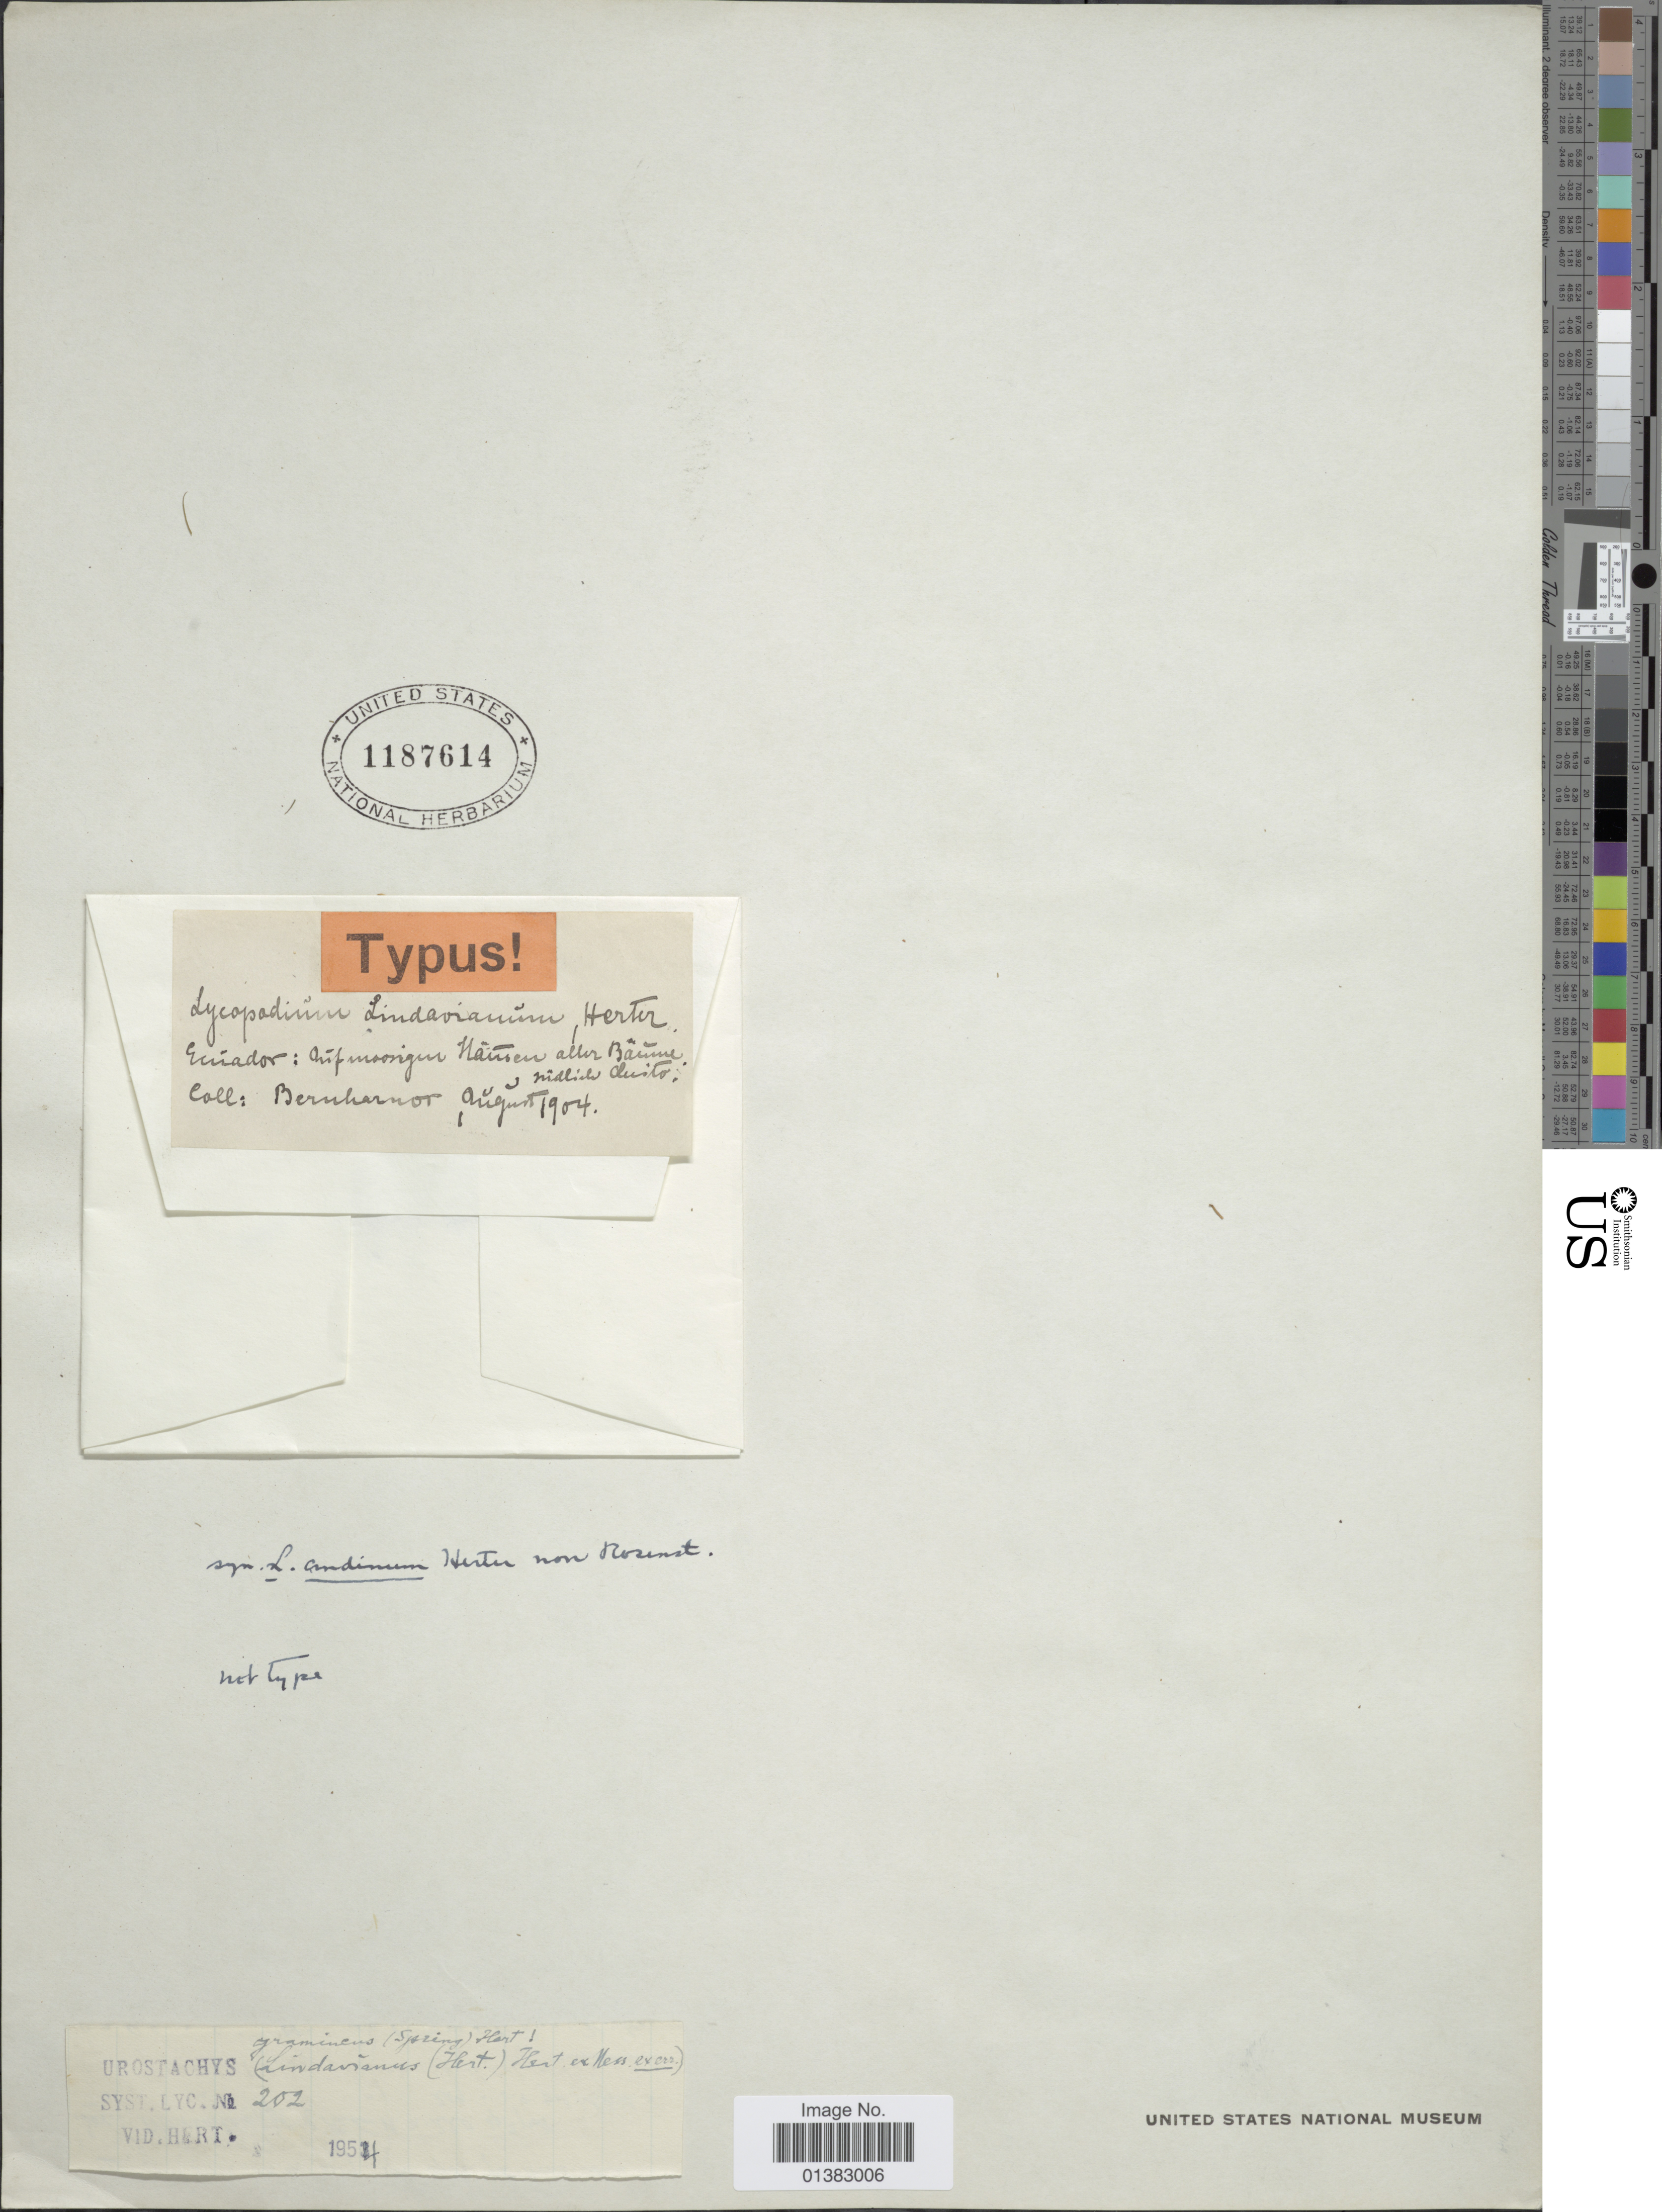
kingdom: Plantae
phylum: Tracheophyta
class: Lycopodiopsida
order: Lycopodiales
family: Lycopodiaceae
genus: Phlegmariurus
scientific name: Phlegmariurus wilsonii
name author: (Underw. & F.E. Lloyd) B. Øllg.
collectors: -. Bernhardt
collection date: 1904-08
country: Ecuador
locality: Auf moorigen Hausen alter Baume nidlich Quito. [interpreted]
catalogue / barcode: US 1187614